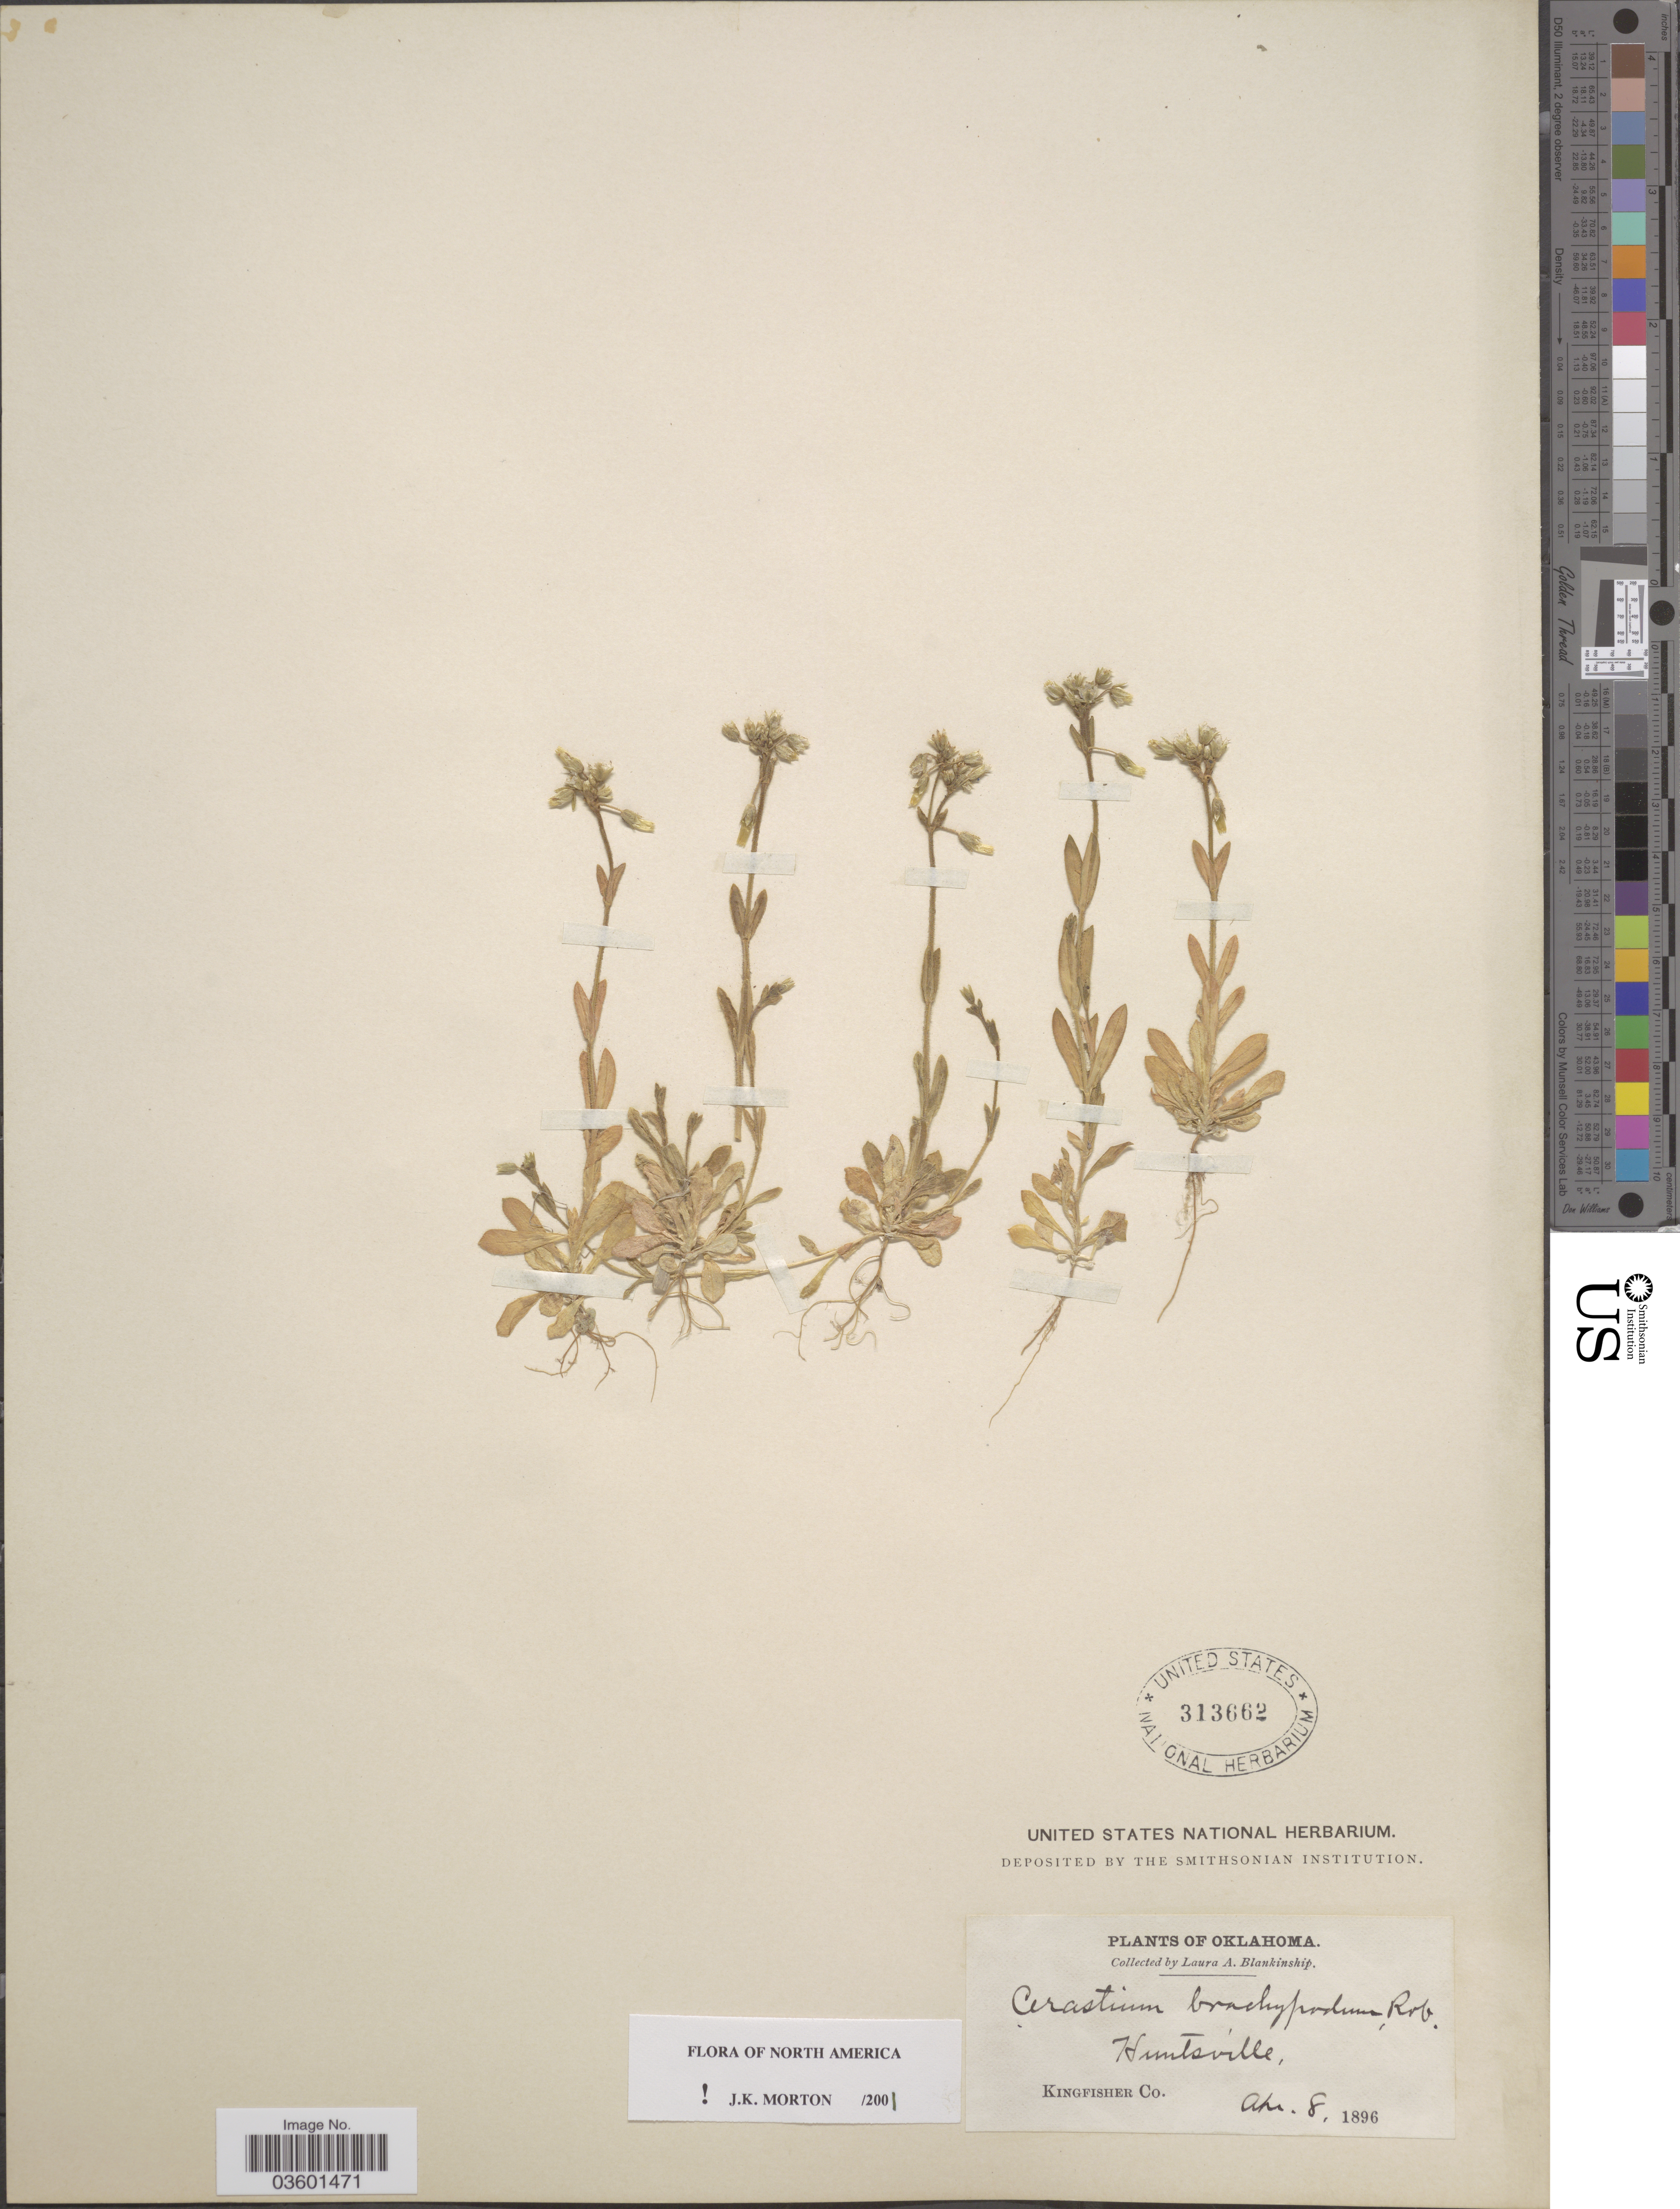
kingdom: Plantae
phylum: Tracheophyta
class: Magnoliopsida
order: Caryophyllales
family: Caryophyllaceae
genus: Cerastium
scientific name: Cerastium brachypodum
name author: (Engelm. ex A. Gray) B.L. Rob.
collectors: L. A. Blankinship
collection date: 1896-04-08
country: United States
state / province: Oklahoma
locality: Huntsville, Kingfisher Co.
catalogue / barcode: US 313662